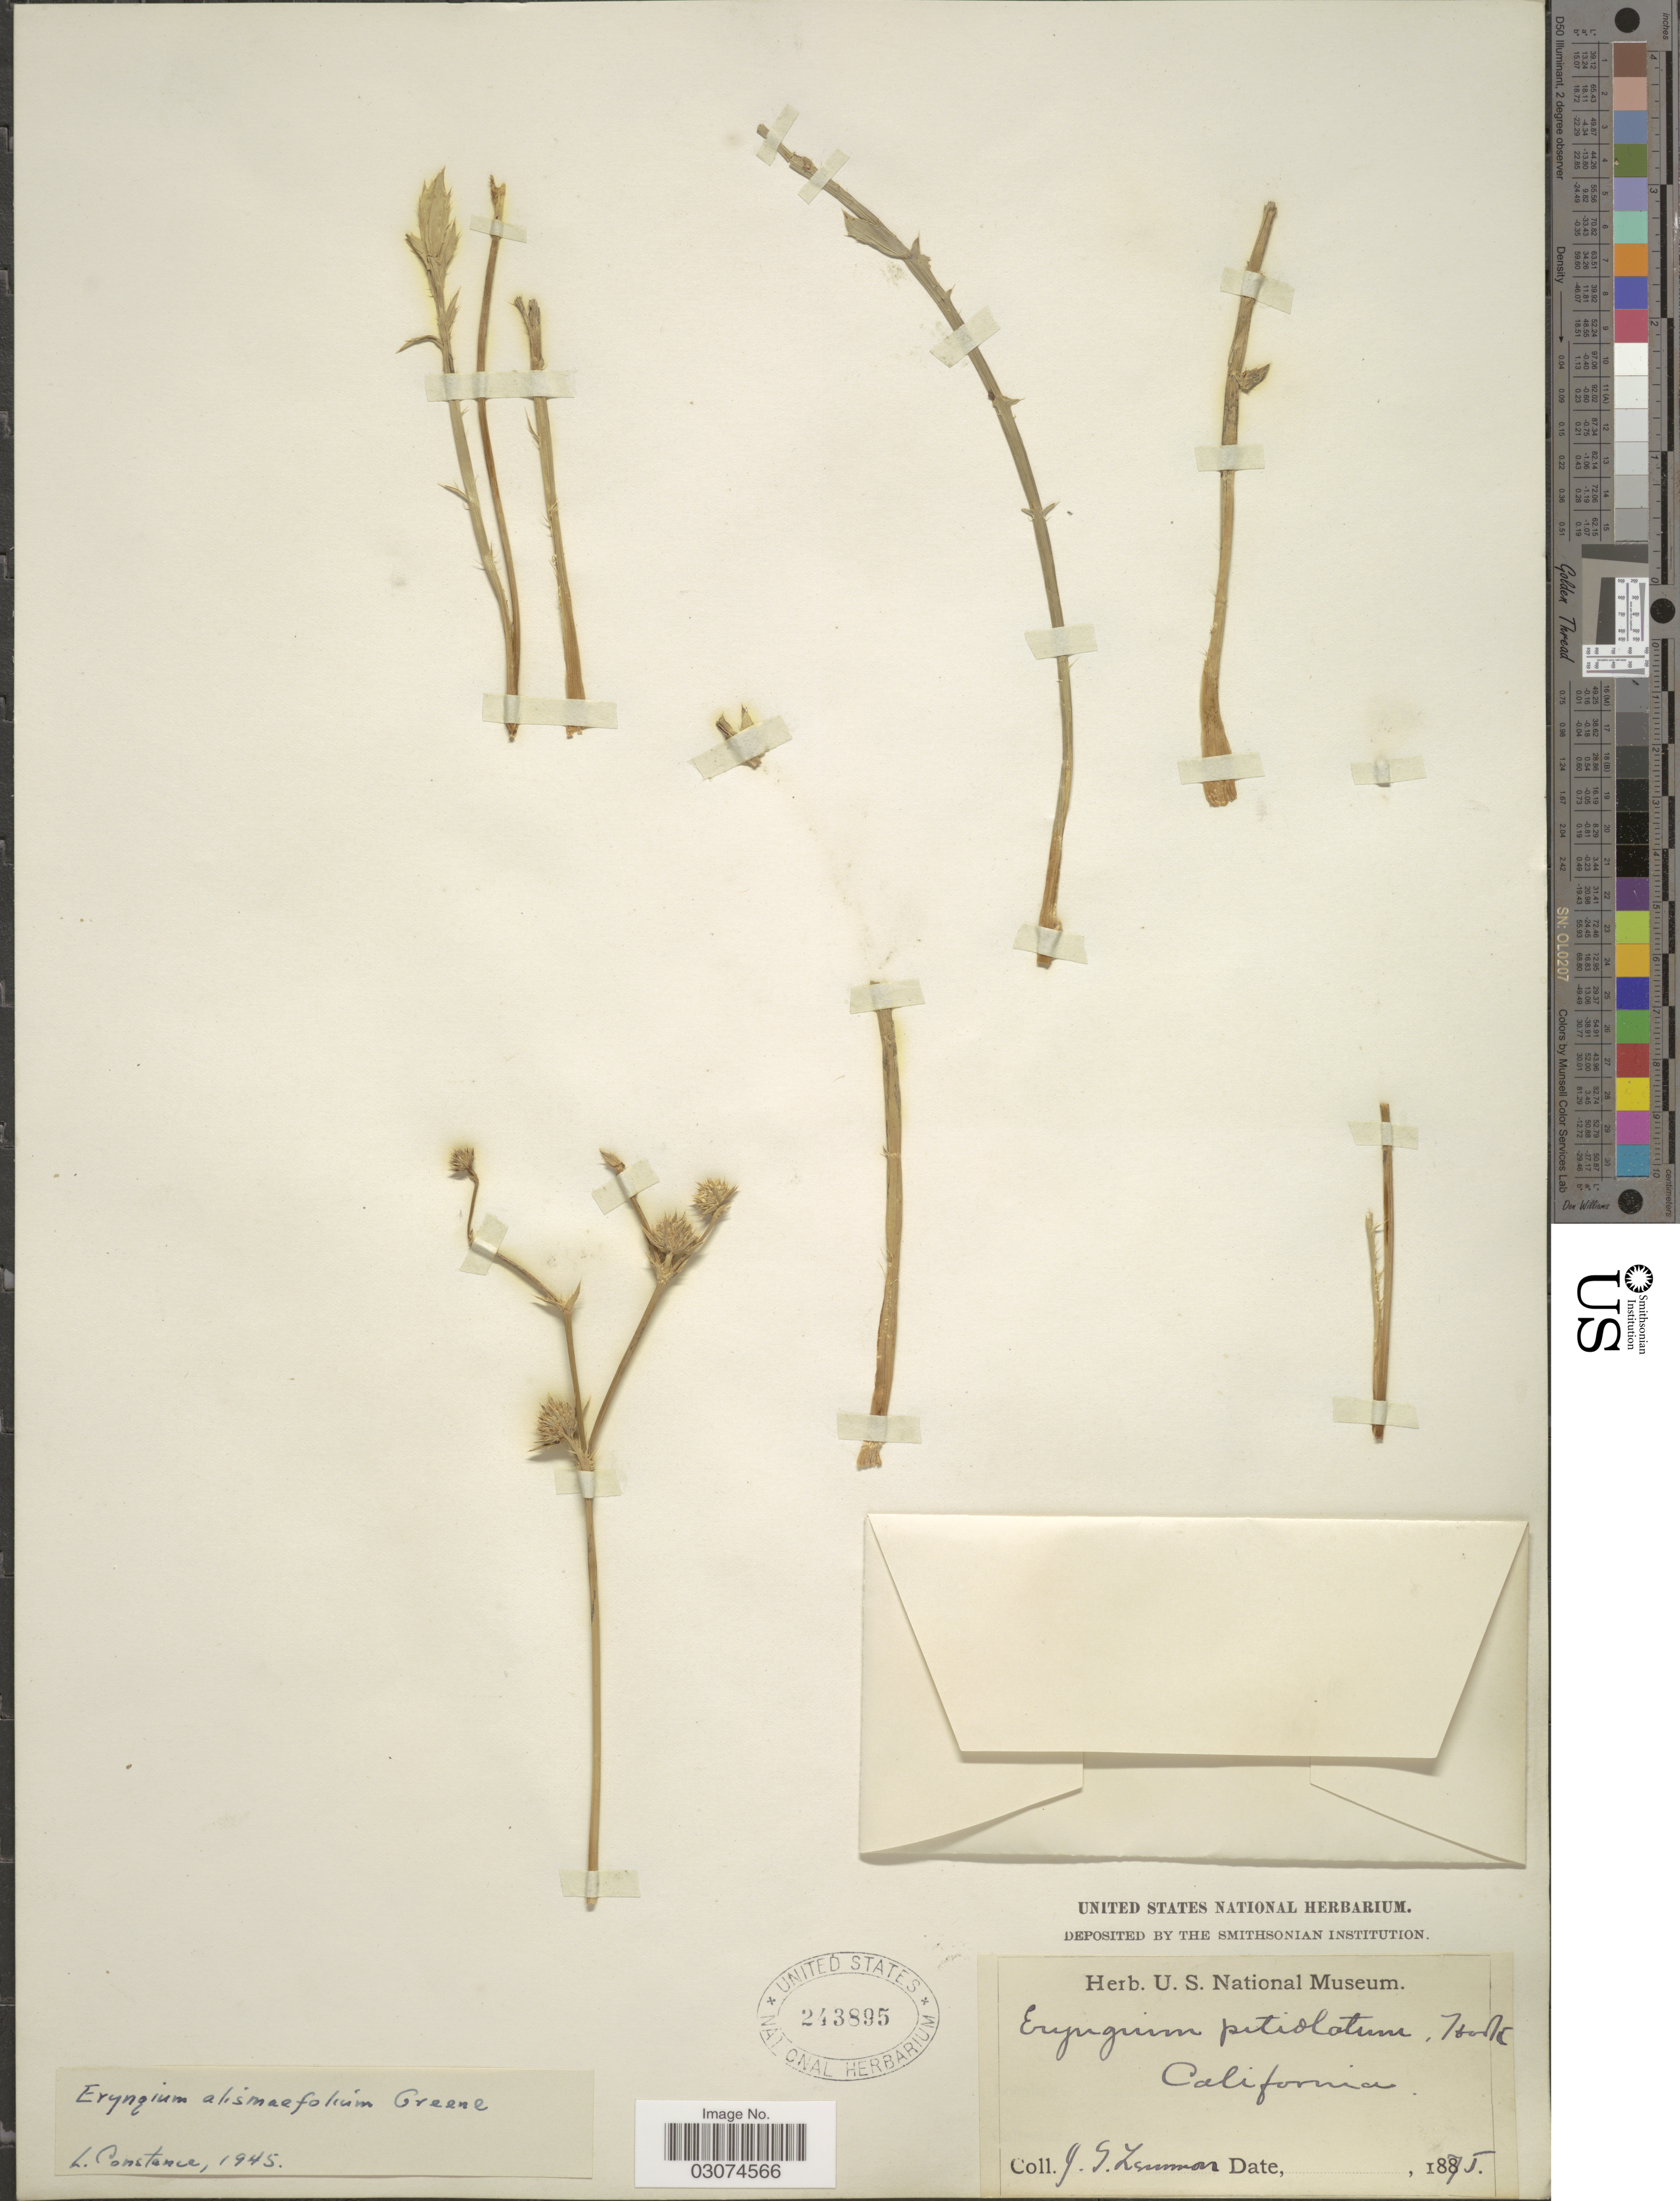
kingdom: Plantae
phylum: Tracheophyta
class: Magnoliopsida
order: Apiales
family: Apiaceae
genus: Eryngium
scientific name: Eryngium alismifolium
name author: Greene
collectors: J. Lemmon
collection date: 1875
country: United States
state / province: California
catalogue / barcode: US 243895